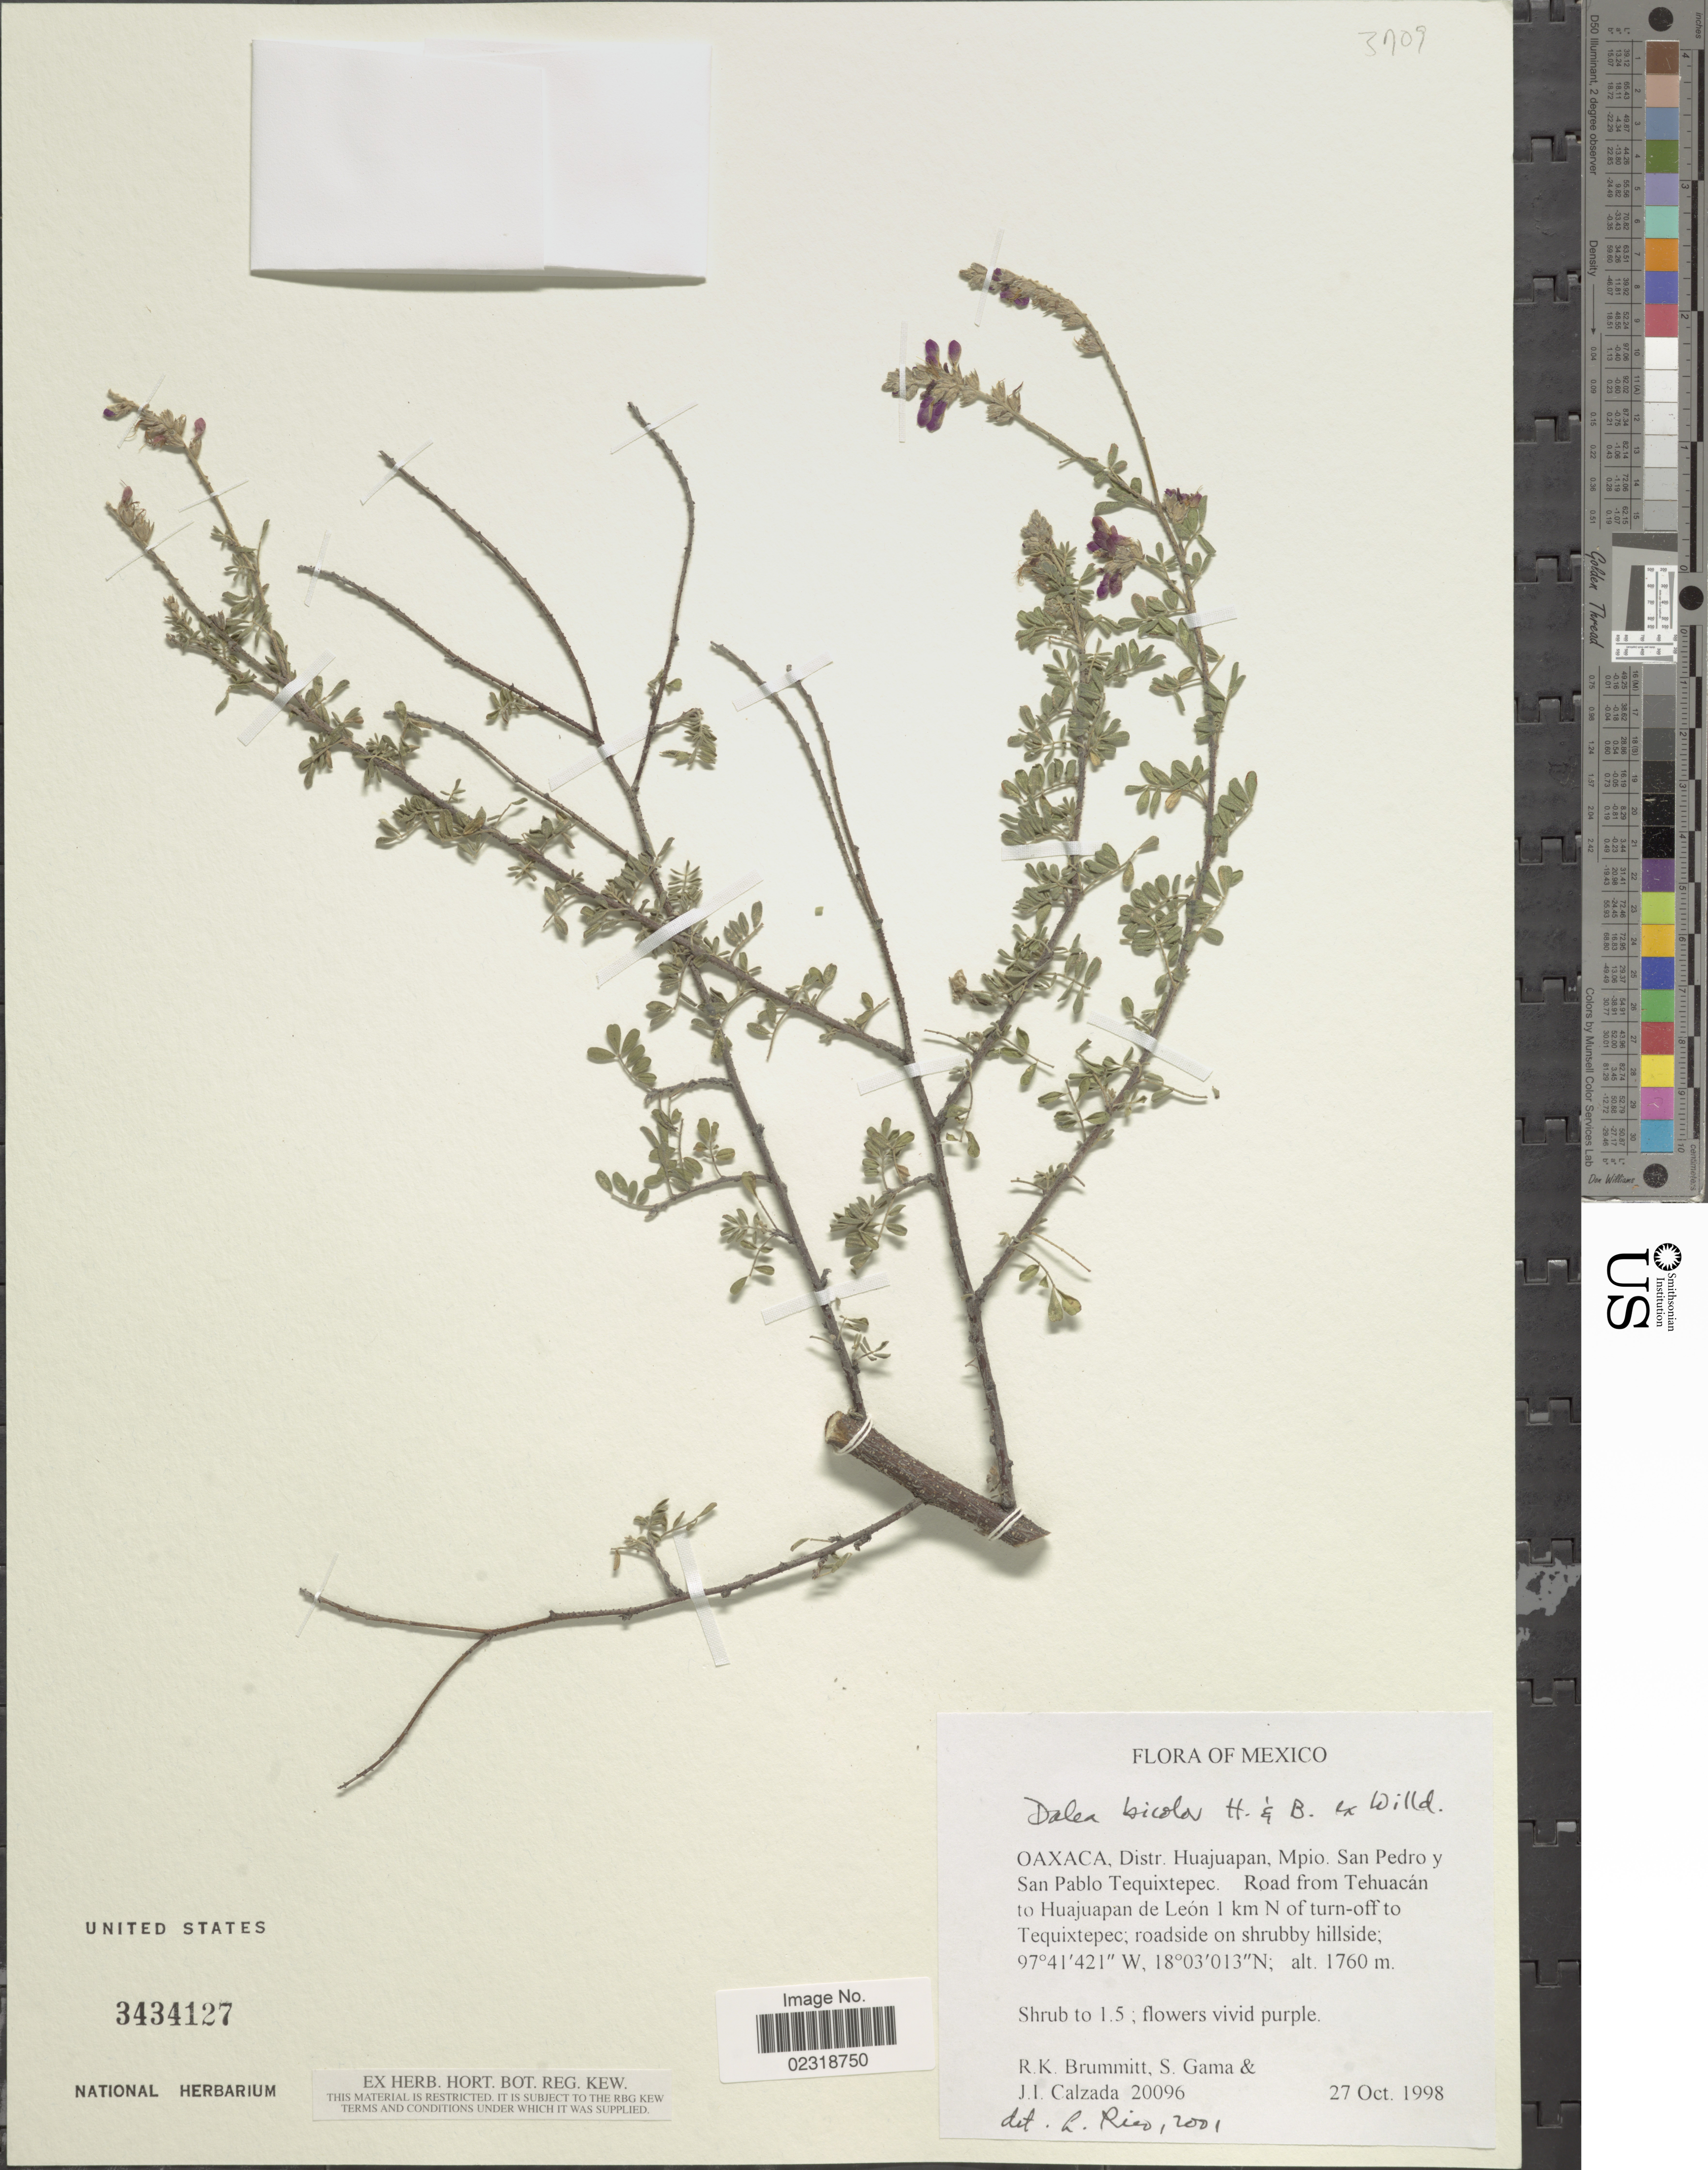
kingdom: Plantae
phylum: Tracheophyta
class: Magnoliopsida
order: Fabales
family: Fabaceae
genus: Dalea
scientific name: Dalea bicolor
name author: Humb. & Bonpl. ex Willd.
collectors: R. Brummitt, S. Gama & J. I. Calzada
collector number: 20096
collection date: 1998-10-27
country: Mexico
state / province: Oaxaca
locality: Distr. Huajuapan, Mpio. San Pedro y San Pablo Tequixtepec, road from Tehuacán to Huajuapan de León 1 km N of turn-off to Tequixtepec, roadside on shrubby hillside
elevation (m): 1760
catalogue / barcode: US 3434127